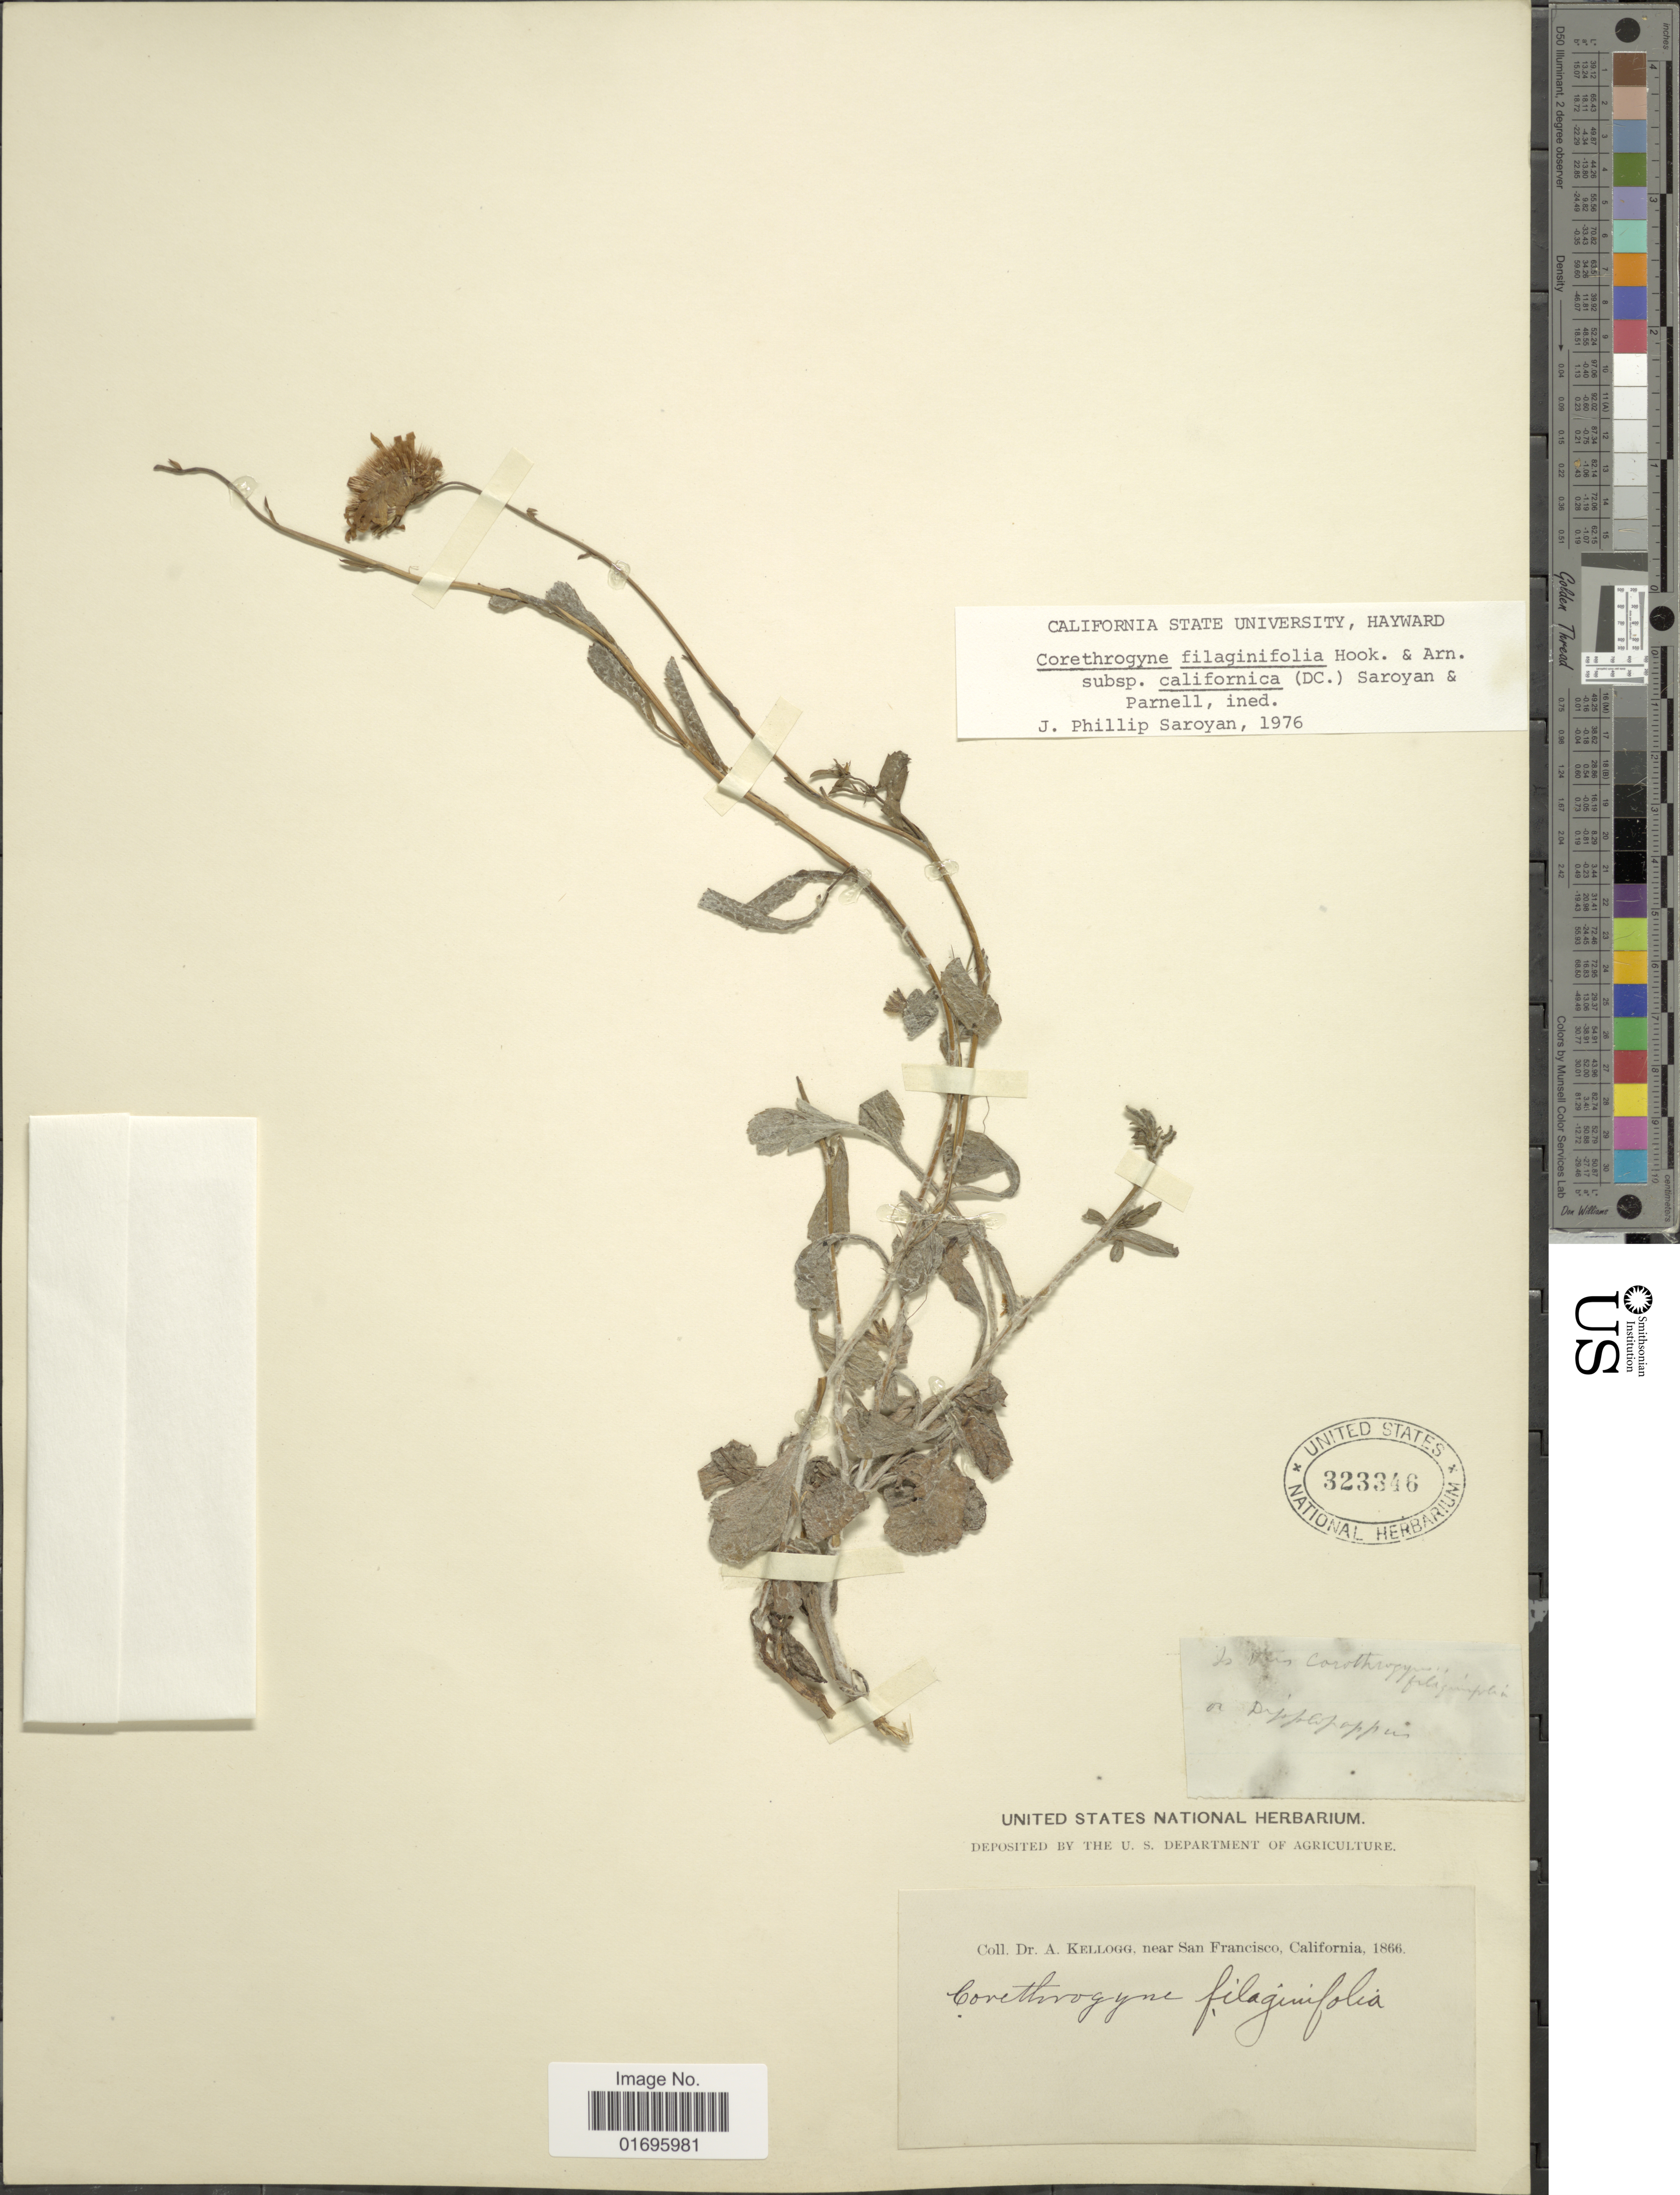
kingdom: Plantae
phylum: Tracheophyta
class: Magnoliopsida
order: Asterales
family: Asteraceae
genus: Corethrogyne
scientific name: Corethrogyne filaginifolia var. californica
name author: (DC.) Saroyan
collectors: A. Kellogg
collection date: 1866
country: United States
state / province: California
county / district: San Francisco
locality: Near San Francisco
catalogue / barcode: US 323346